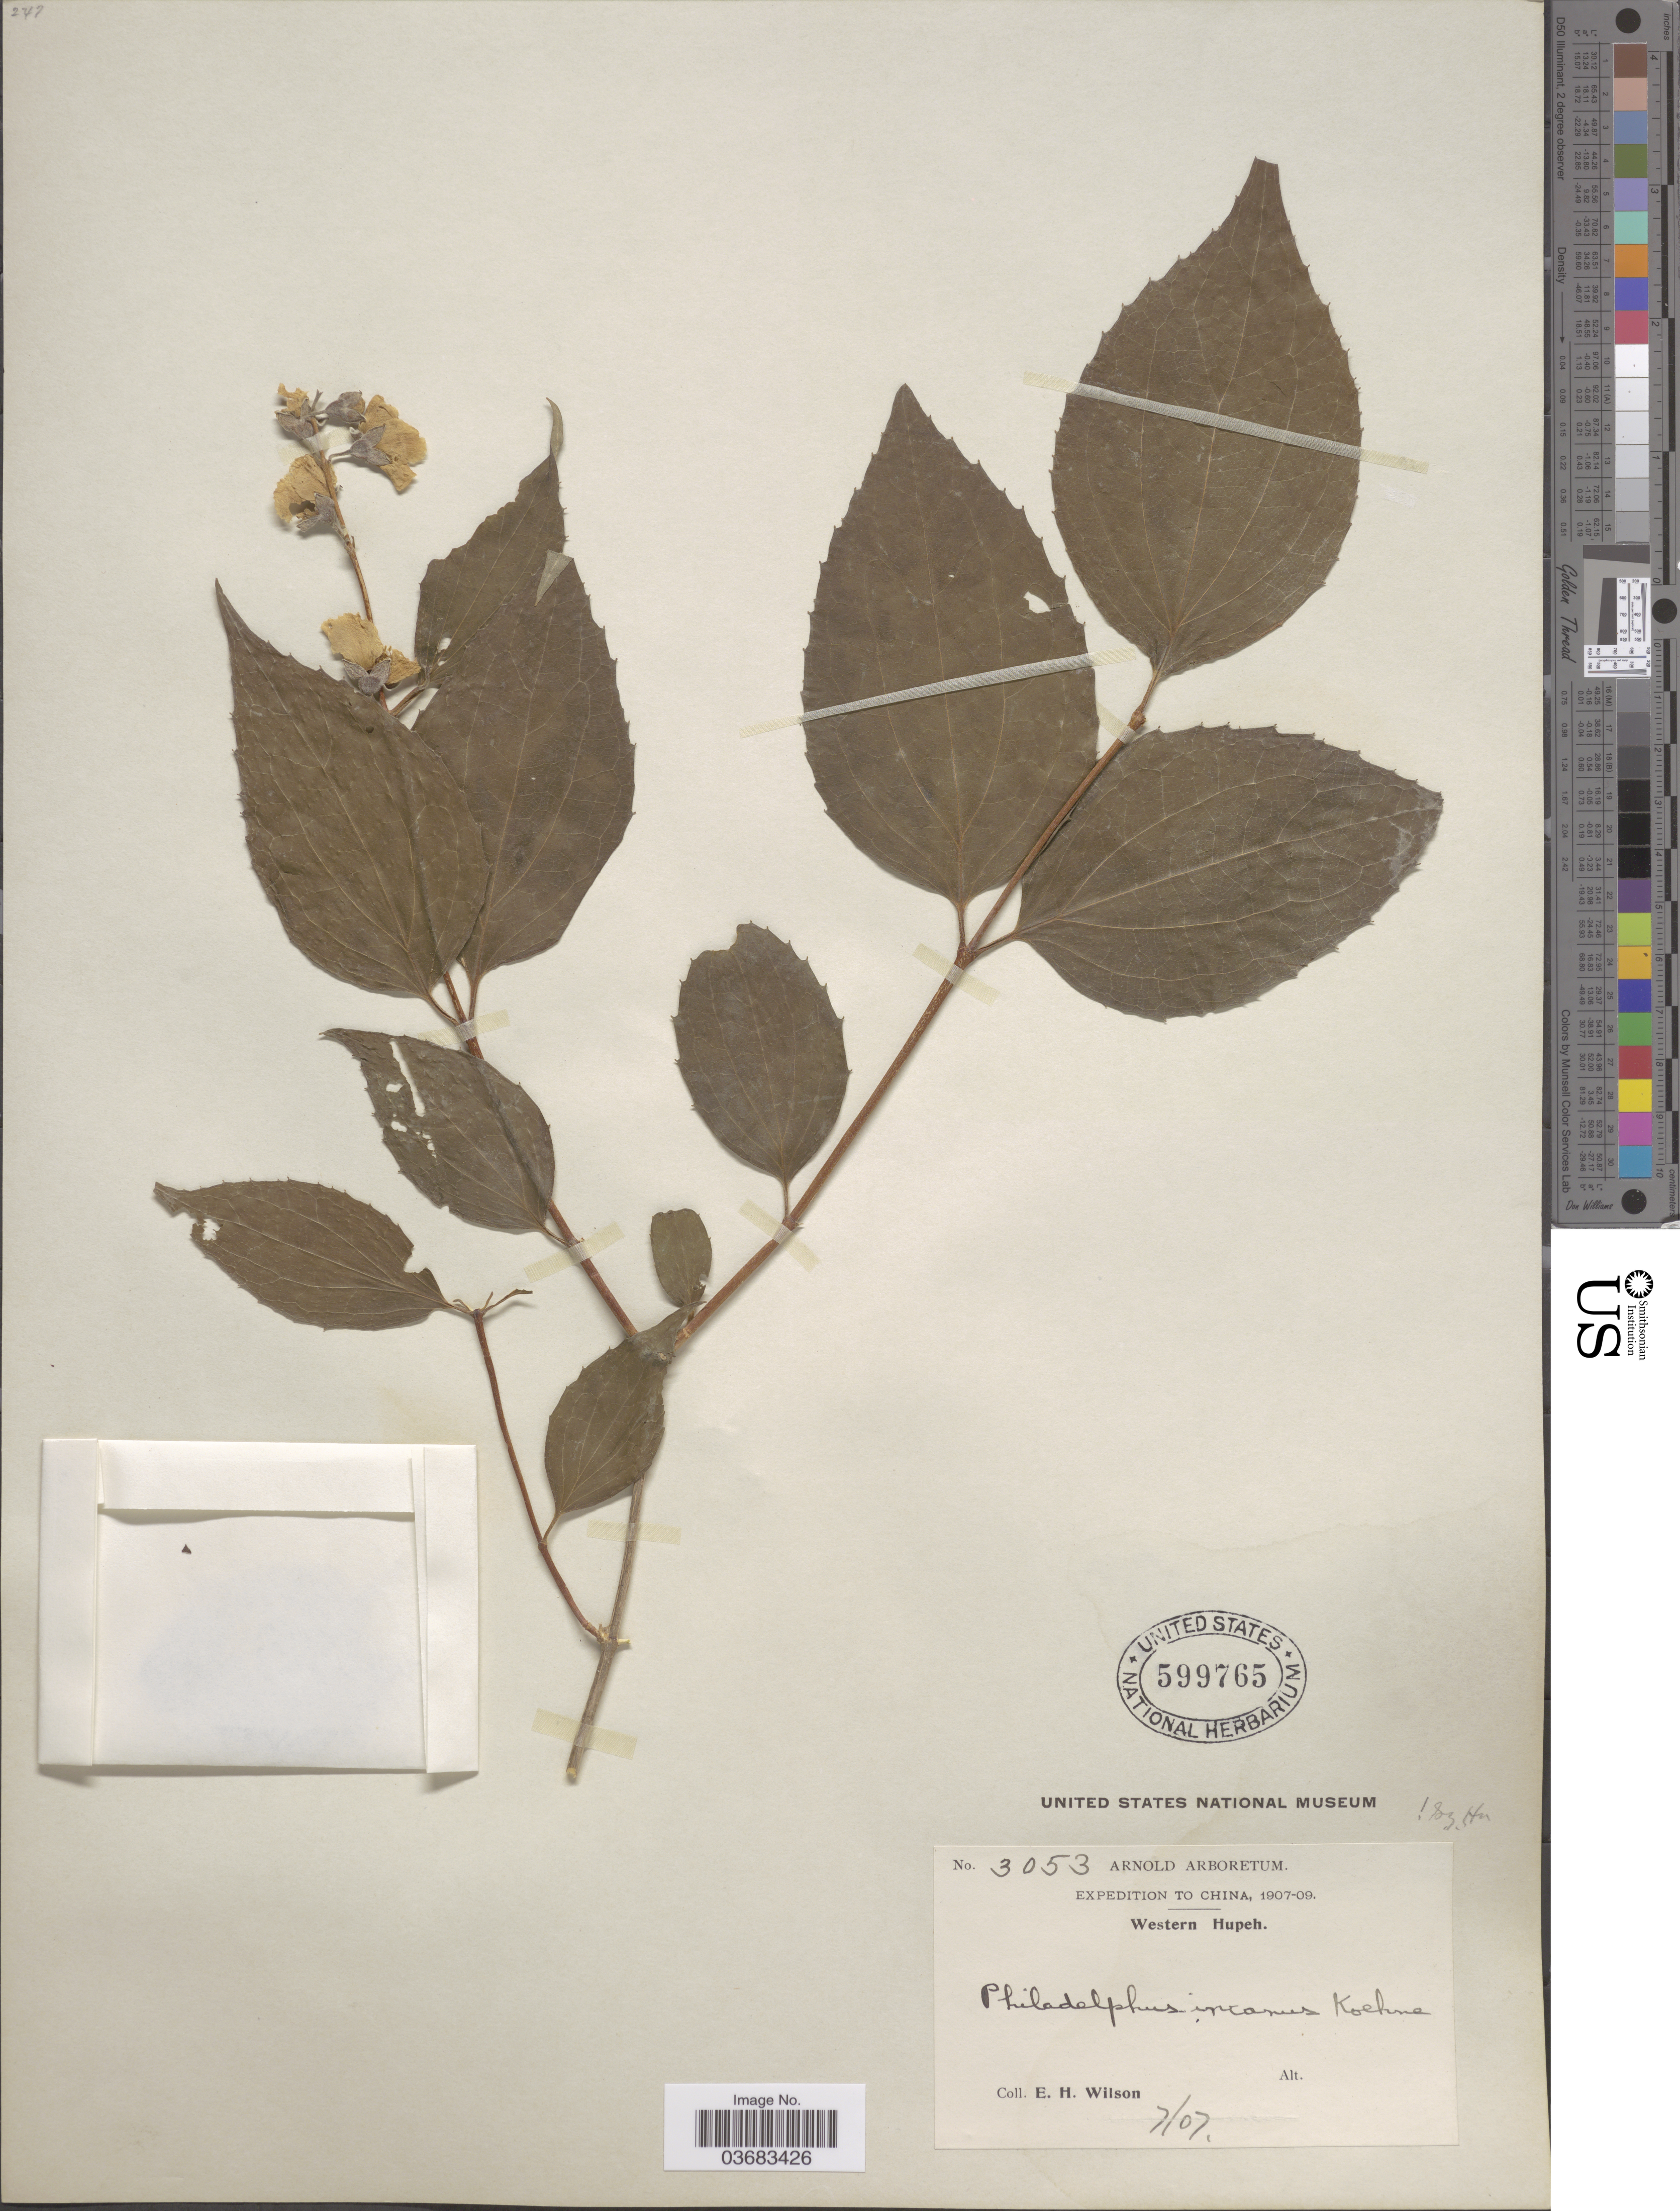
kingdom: Plantae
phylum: Tracheophyta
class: Magnoliopsida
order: Cornales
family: Hydrangeaceae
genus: Philadelphus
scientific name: Philadelphus incanus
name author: Koehne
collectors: E. Wilson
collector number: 3053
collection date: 1907-07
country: China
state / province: Hubei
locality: Expedition to China, 1907-09. Western Hupeh.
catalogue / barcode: US 599765